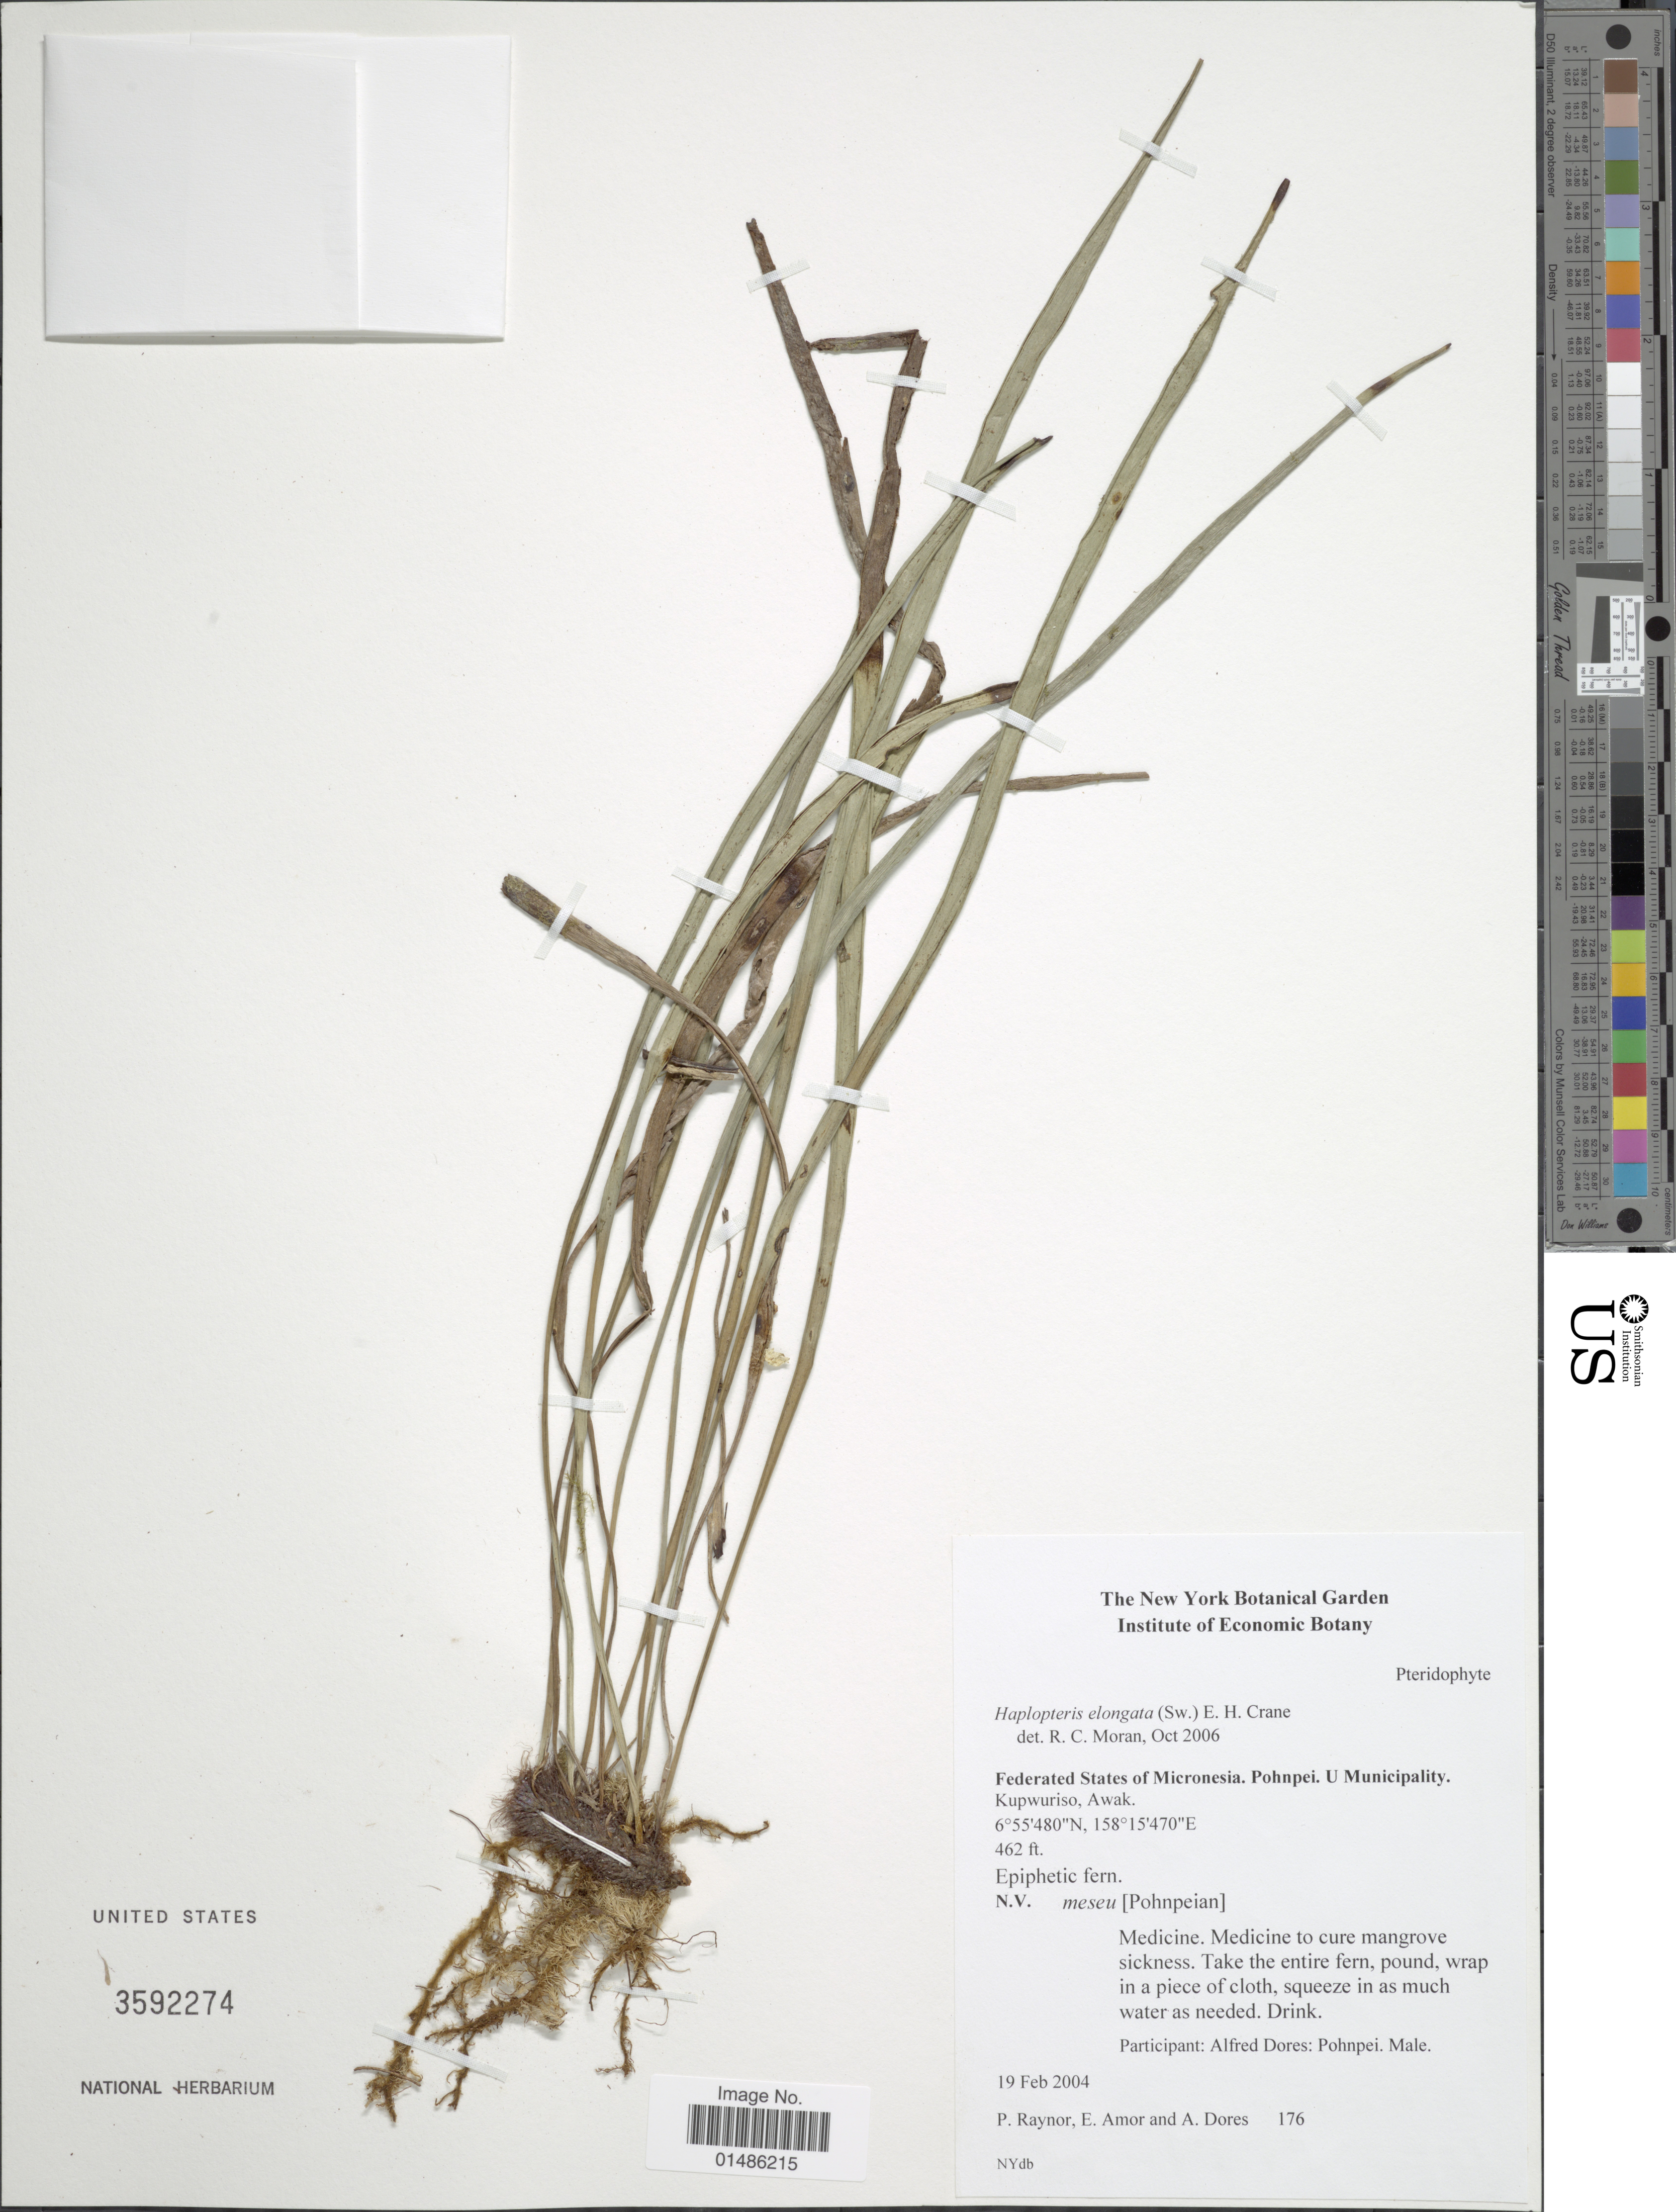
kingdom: Plantae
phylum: Tracheophyta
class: Polypodiopsida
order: Polypodiales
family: Pteridaceae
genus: Haplopteris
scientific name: Haplopteris elongata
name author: (Sw.) Crane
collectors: P. Raynor, E. A. Amor & A. Dores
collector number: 176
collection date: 2004-02-19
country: Micronesia, Federated States of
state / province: Pohnpei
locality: Federated States of Micronesia. U Municipality. Kupwuriso, Awak.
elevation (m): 141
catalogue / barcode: US 3592274